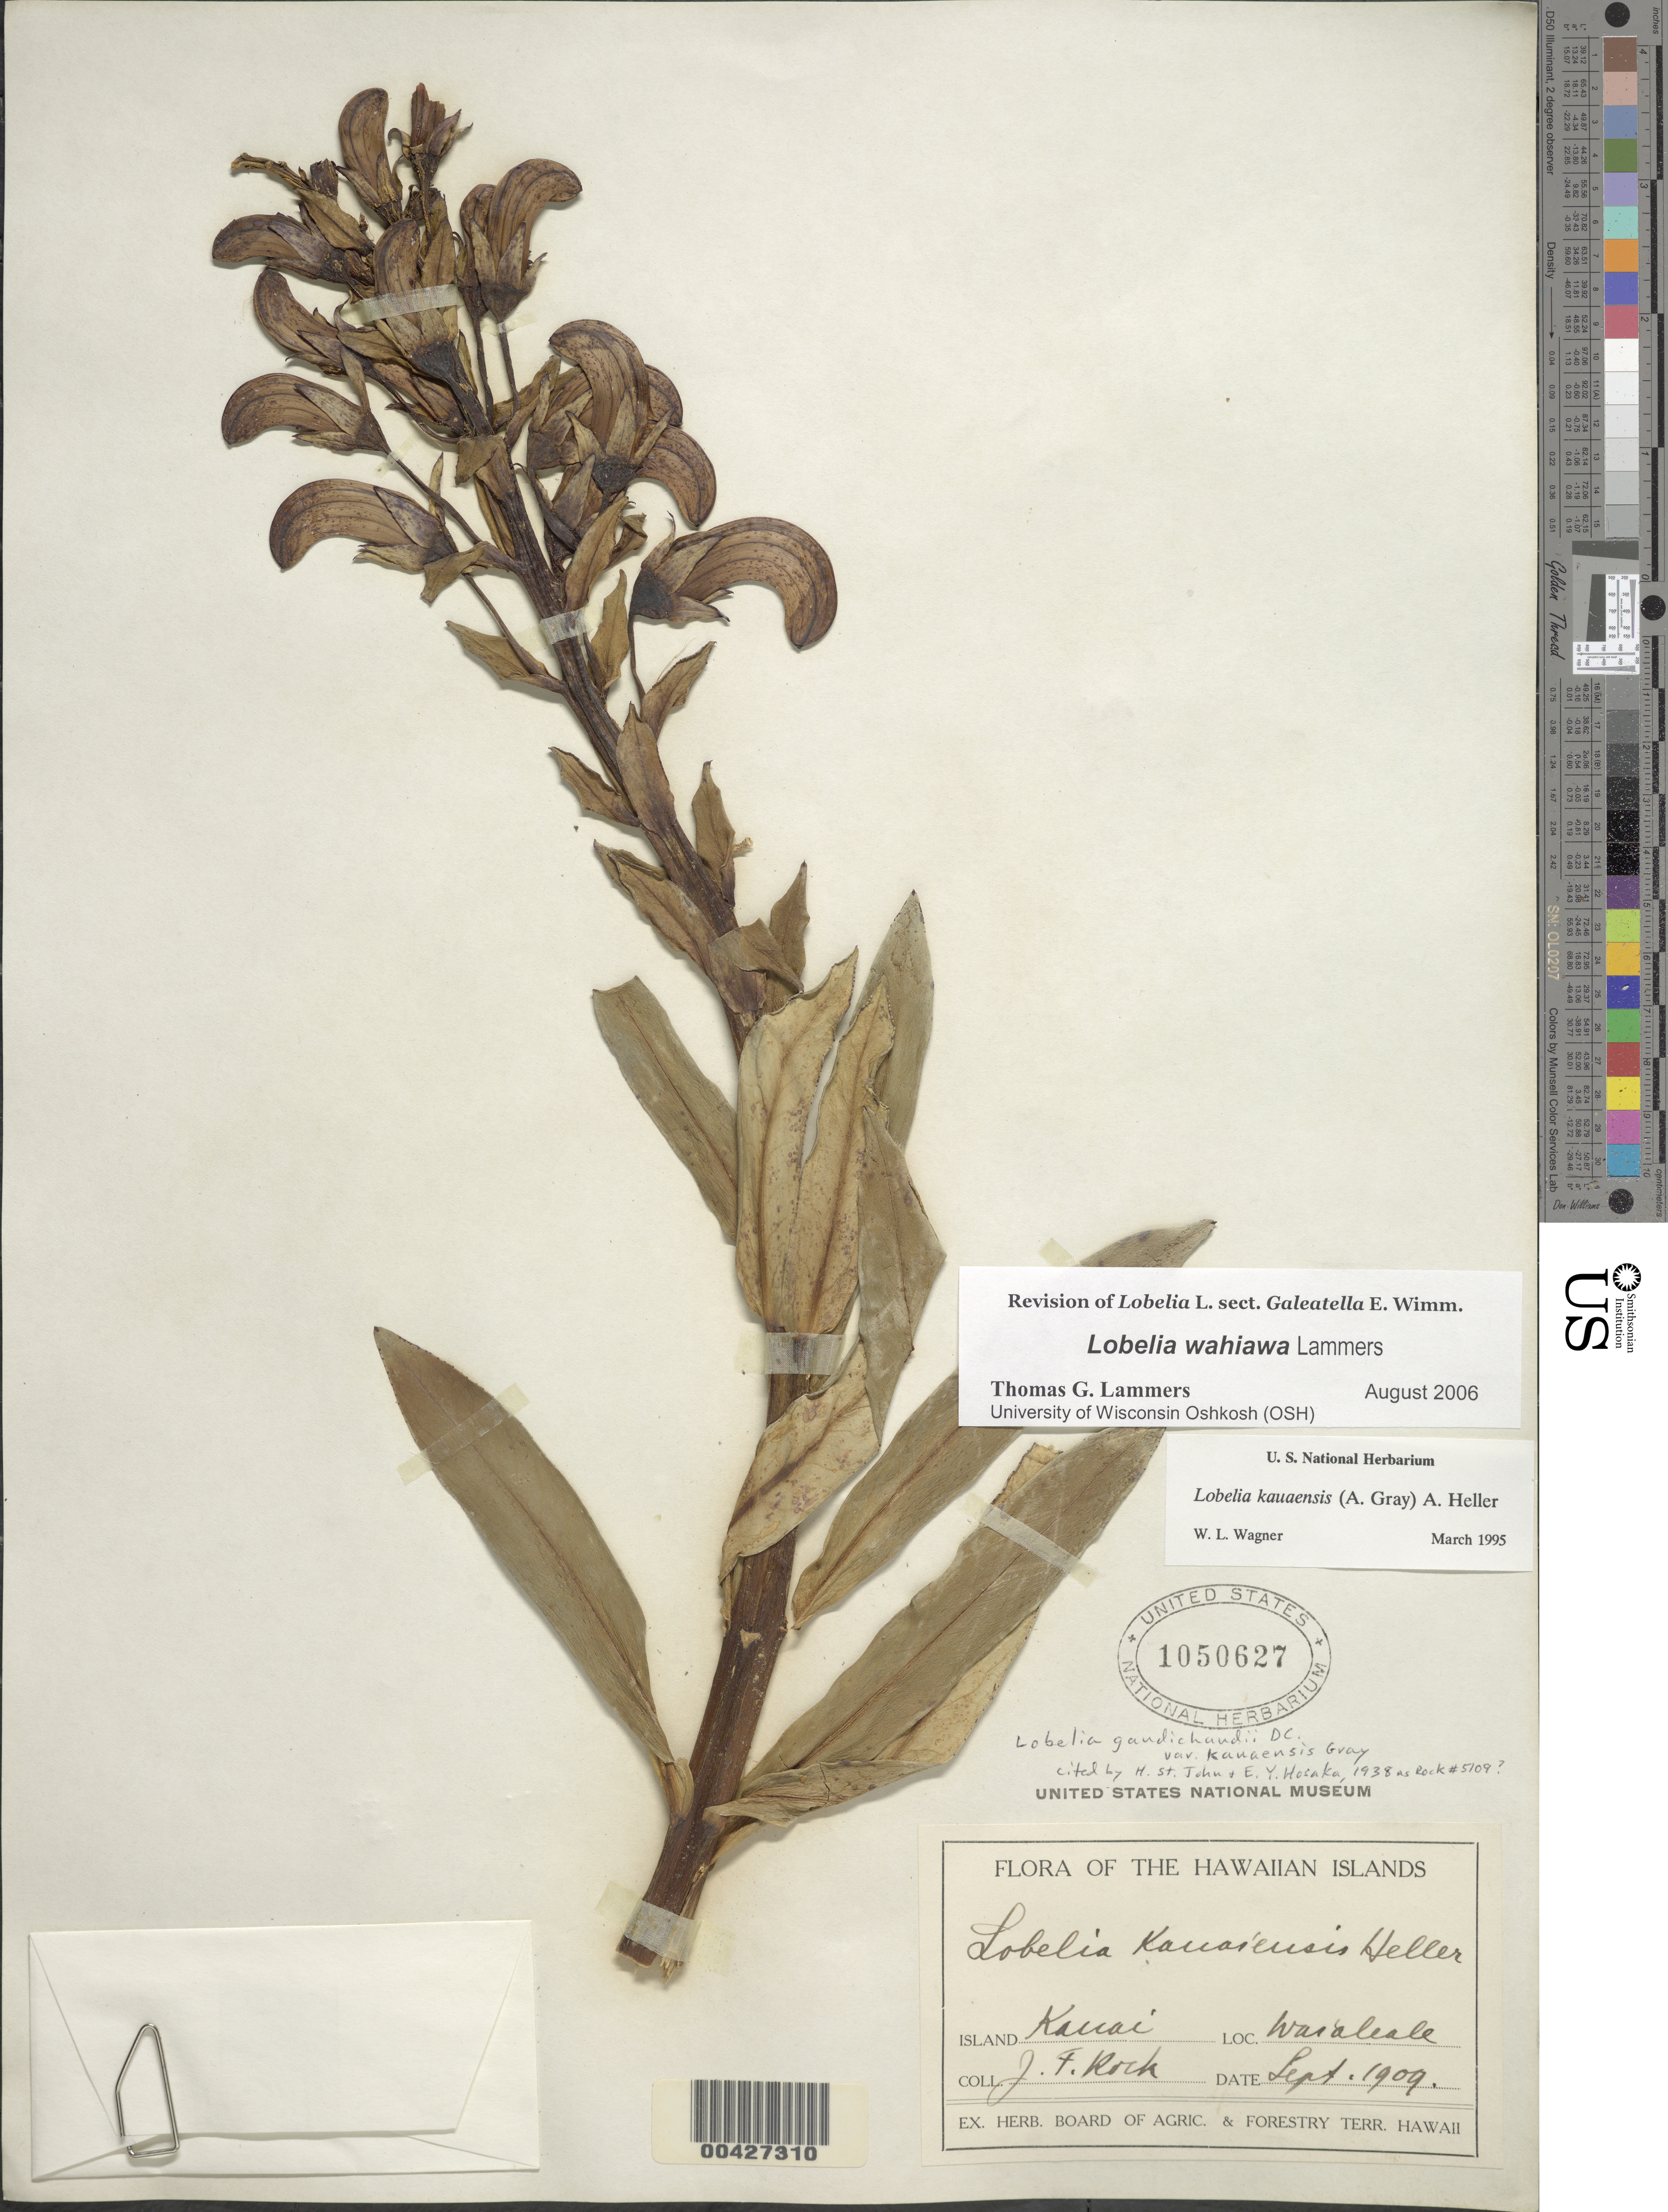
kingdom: Plantae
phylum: Tracheophyta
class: Magnoliopsida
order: Asterales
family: Campanulaceae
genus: Lobelia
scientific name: Lobelia wahiawa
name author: Lammers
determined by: Lammers, T. G.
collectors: J. F. Rock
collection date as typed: Sep 1909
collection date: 1909-09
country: United States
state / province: Hawaii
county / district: Kauai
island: Kaua'i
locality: Waialeale.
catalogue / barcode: US 1050627